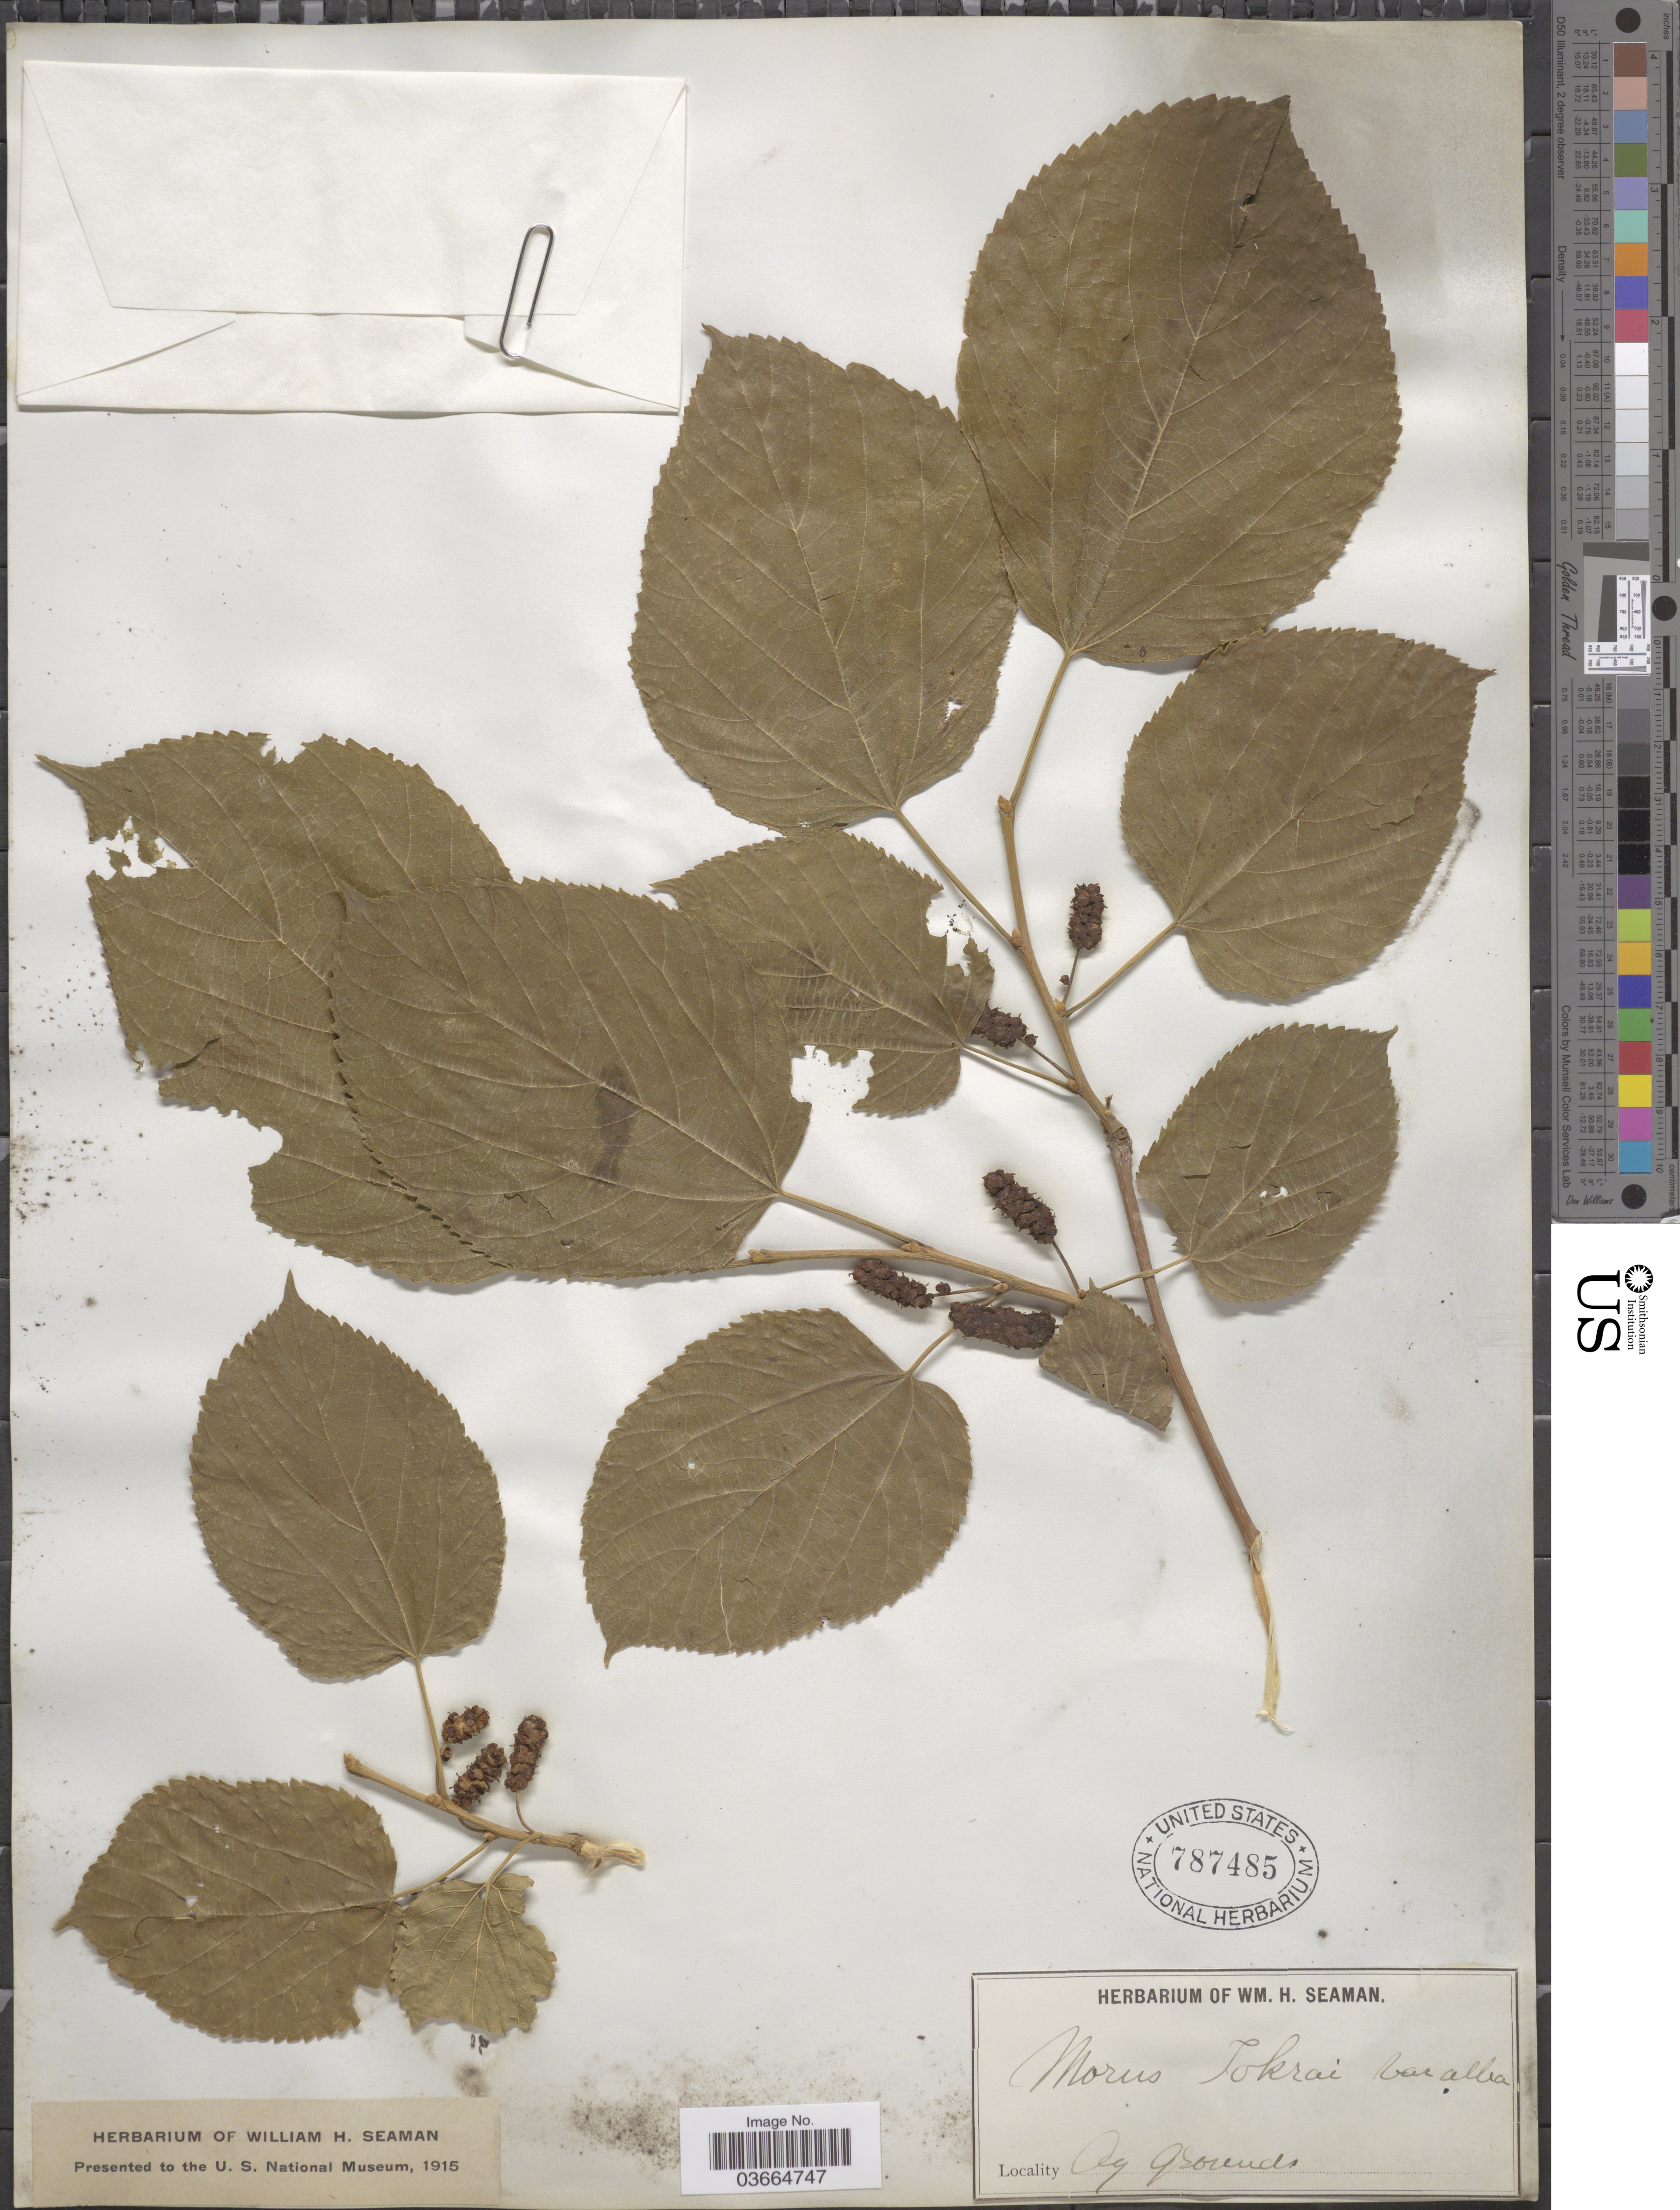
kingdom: Plantae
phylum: Tracheophyta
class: Magnoliopsida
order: Rosales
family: Moraceae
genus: Morus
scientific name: Morus tokwa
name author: Hort. ex K. Koch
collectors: Ex herb. W. H. Seaman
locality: Ag Grounds.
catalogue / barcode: US 787485